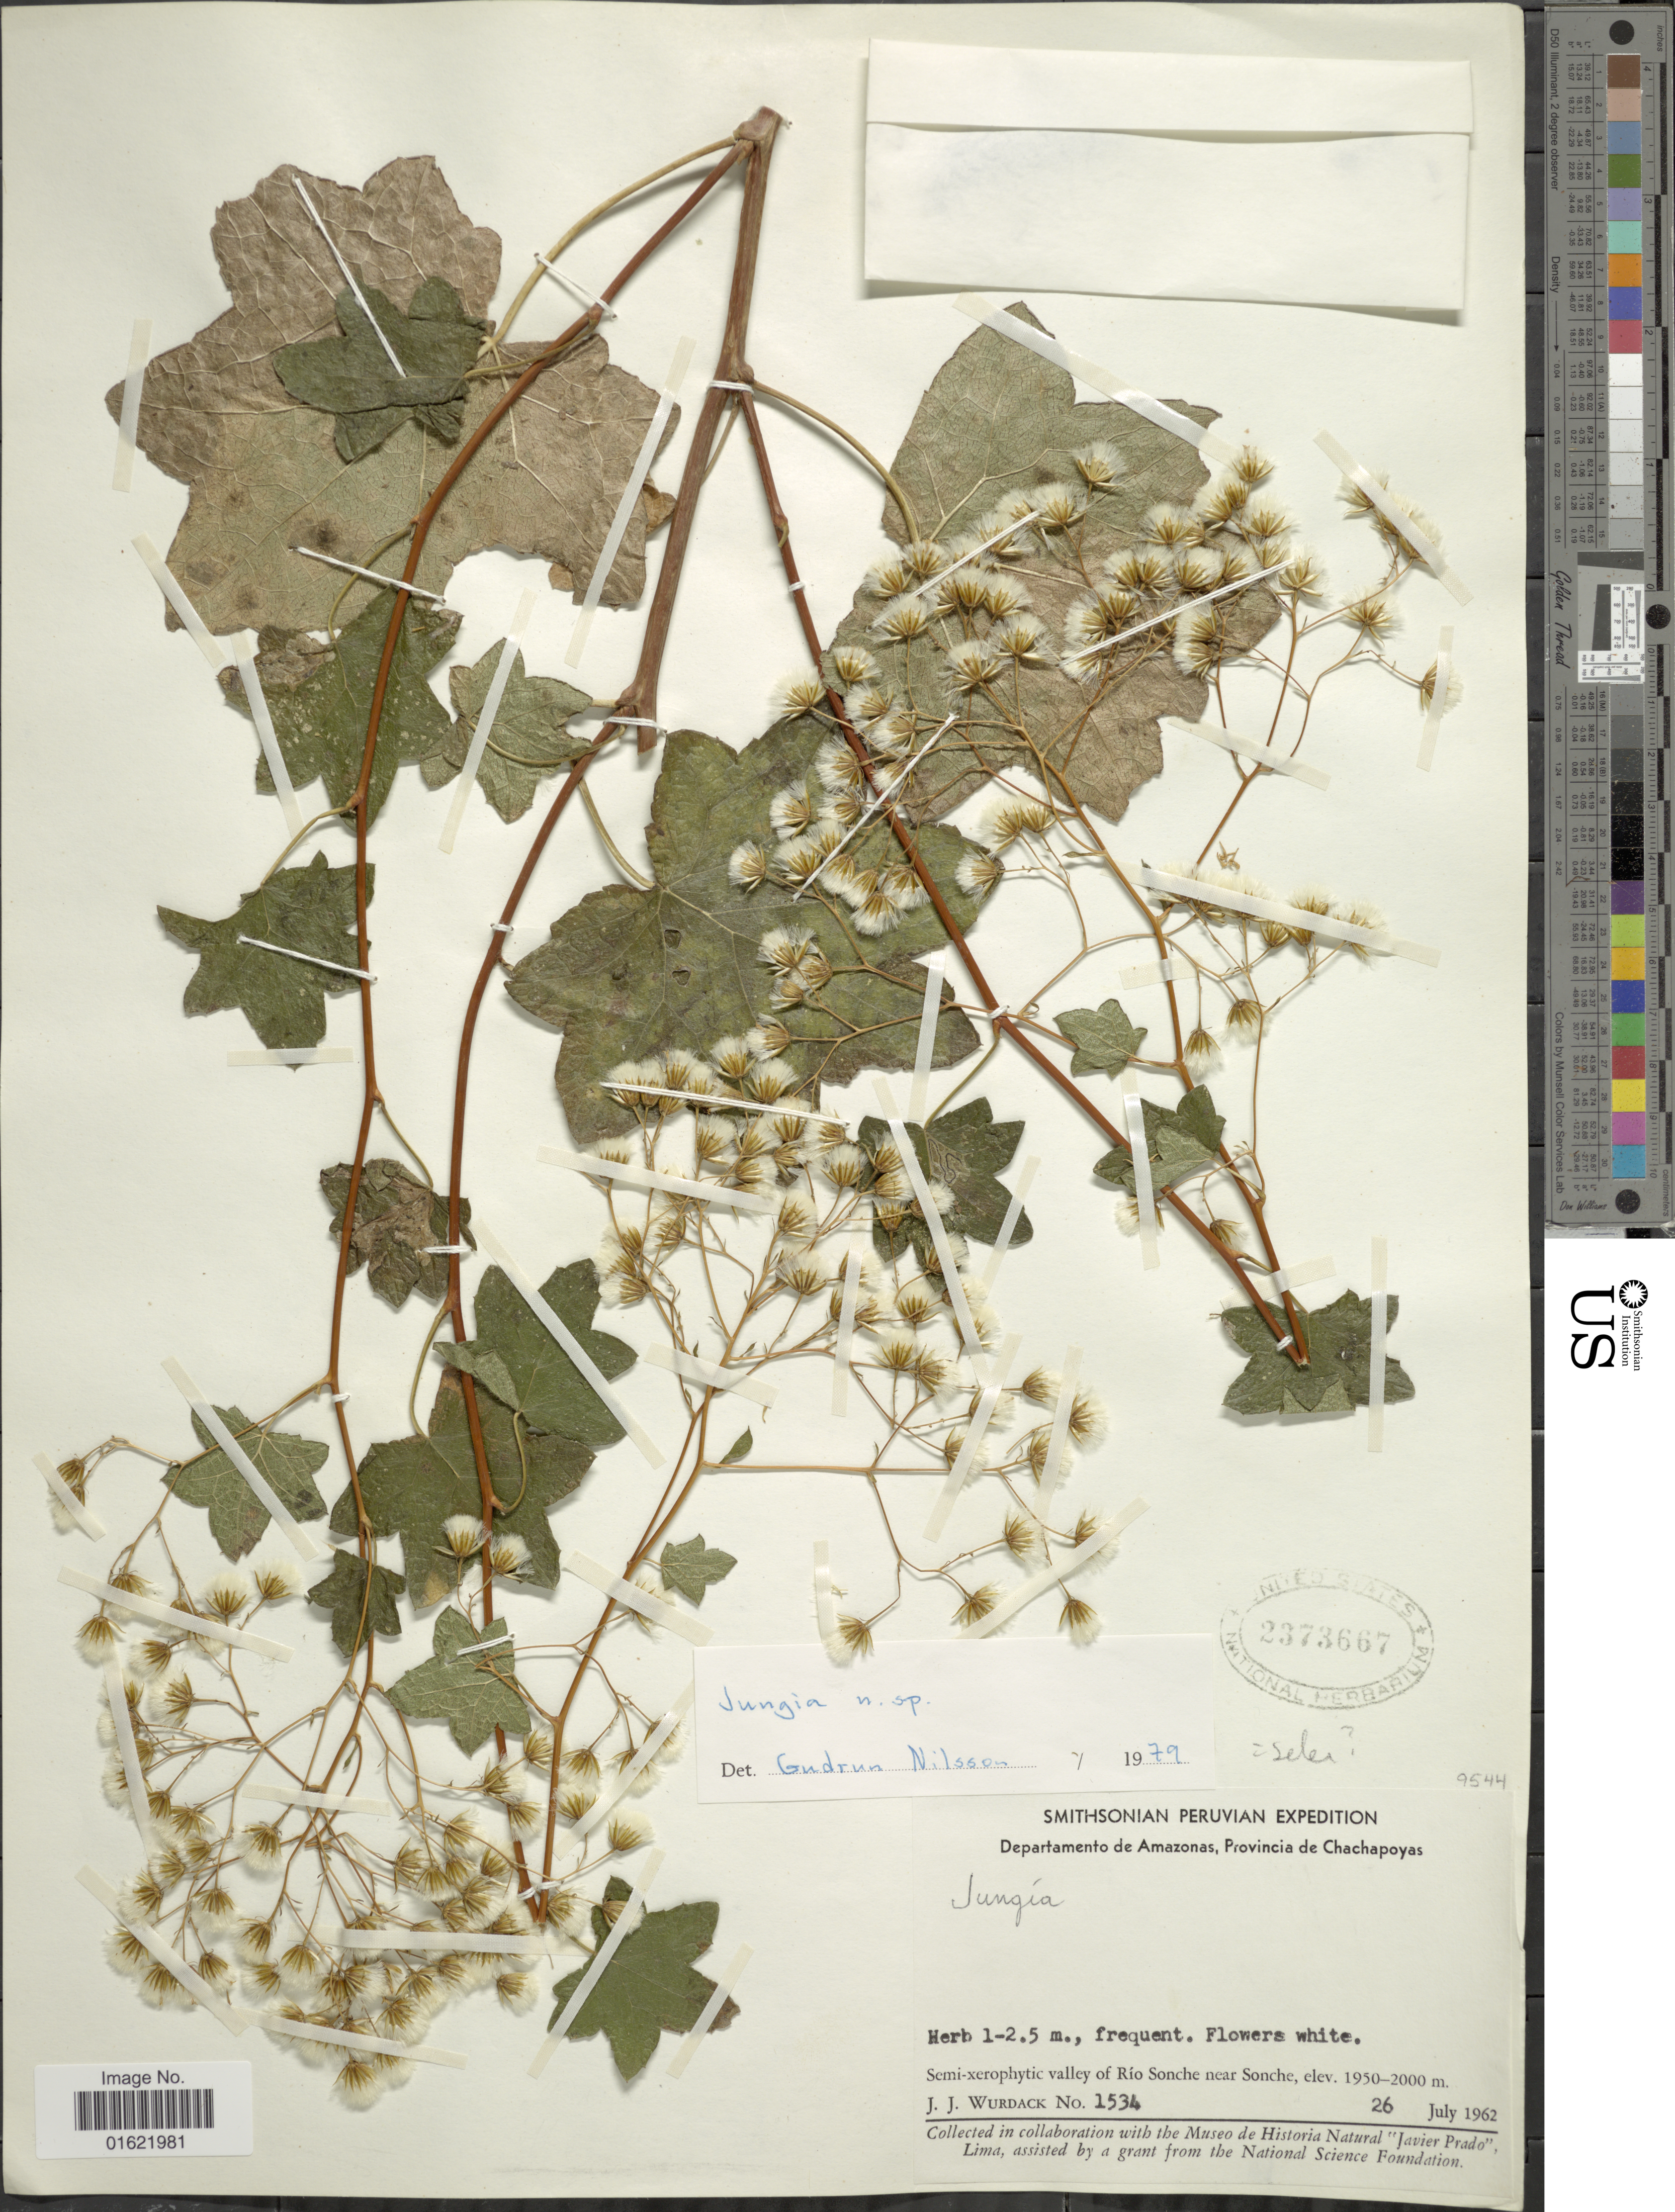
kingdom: Plantae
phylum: Tracheophyta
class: Magnoliopsida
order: Asterales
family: Asteraceae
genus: Jungia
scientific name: Jungia seleriana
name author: Muschl.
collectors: J. J. Wurdack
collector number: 1534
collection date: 1962-07-26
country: Peru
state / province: Amazonas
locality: Departamento de Amazonas, Provincia de Chachapoyas. Se,i-xerophytic valley of Rio Sonche near Sonche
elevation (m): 1950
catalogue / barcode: US 2373667